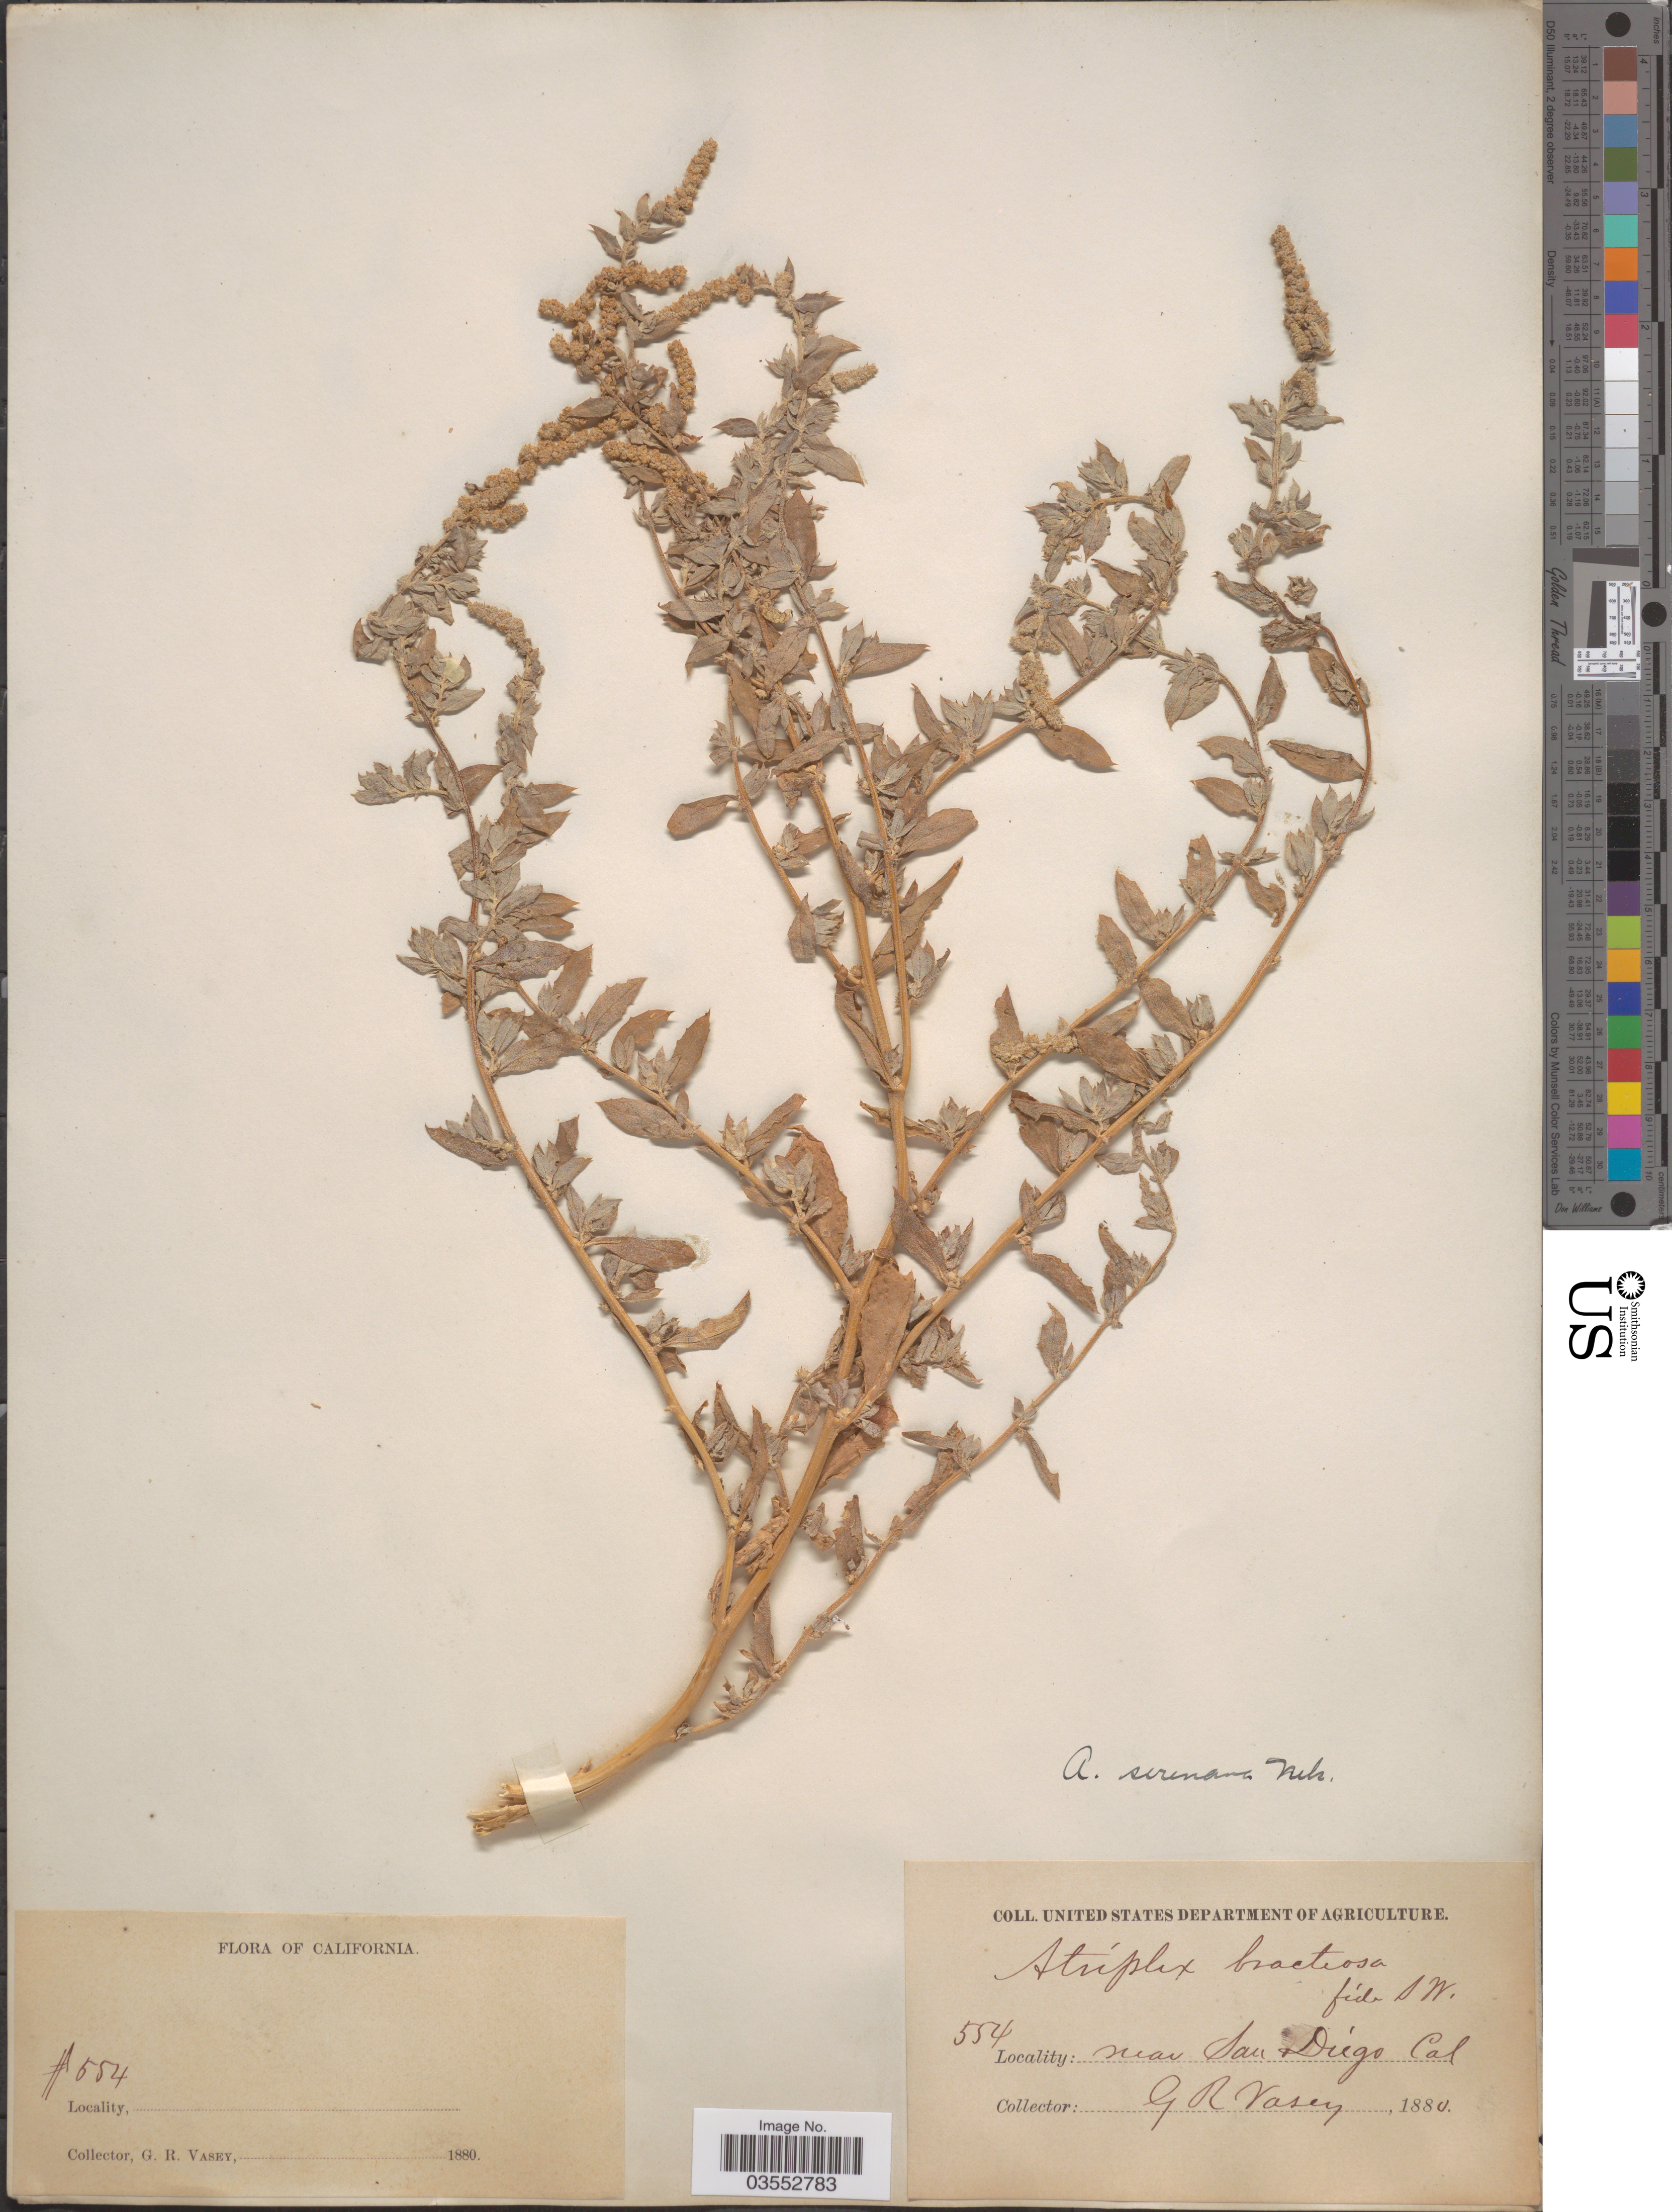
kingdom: Plantae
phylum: Tracheophyta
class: Magnoliopsida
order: Caryophyllales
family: Amaranthaceae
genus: Atriplex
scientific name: Atriplex serenana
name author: A. Nelson ex Abrams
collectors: G. R. Vasey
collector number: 554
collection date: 1880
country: United States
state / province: California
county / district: San Diego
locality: Near San Diego.